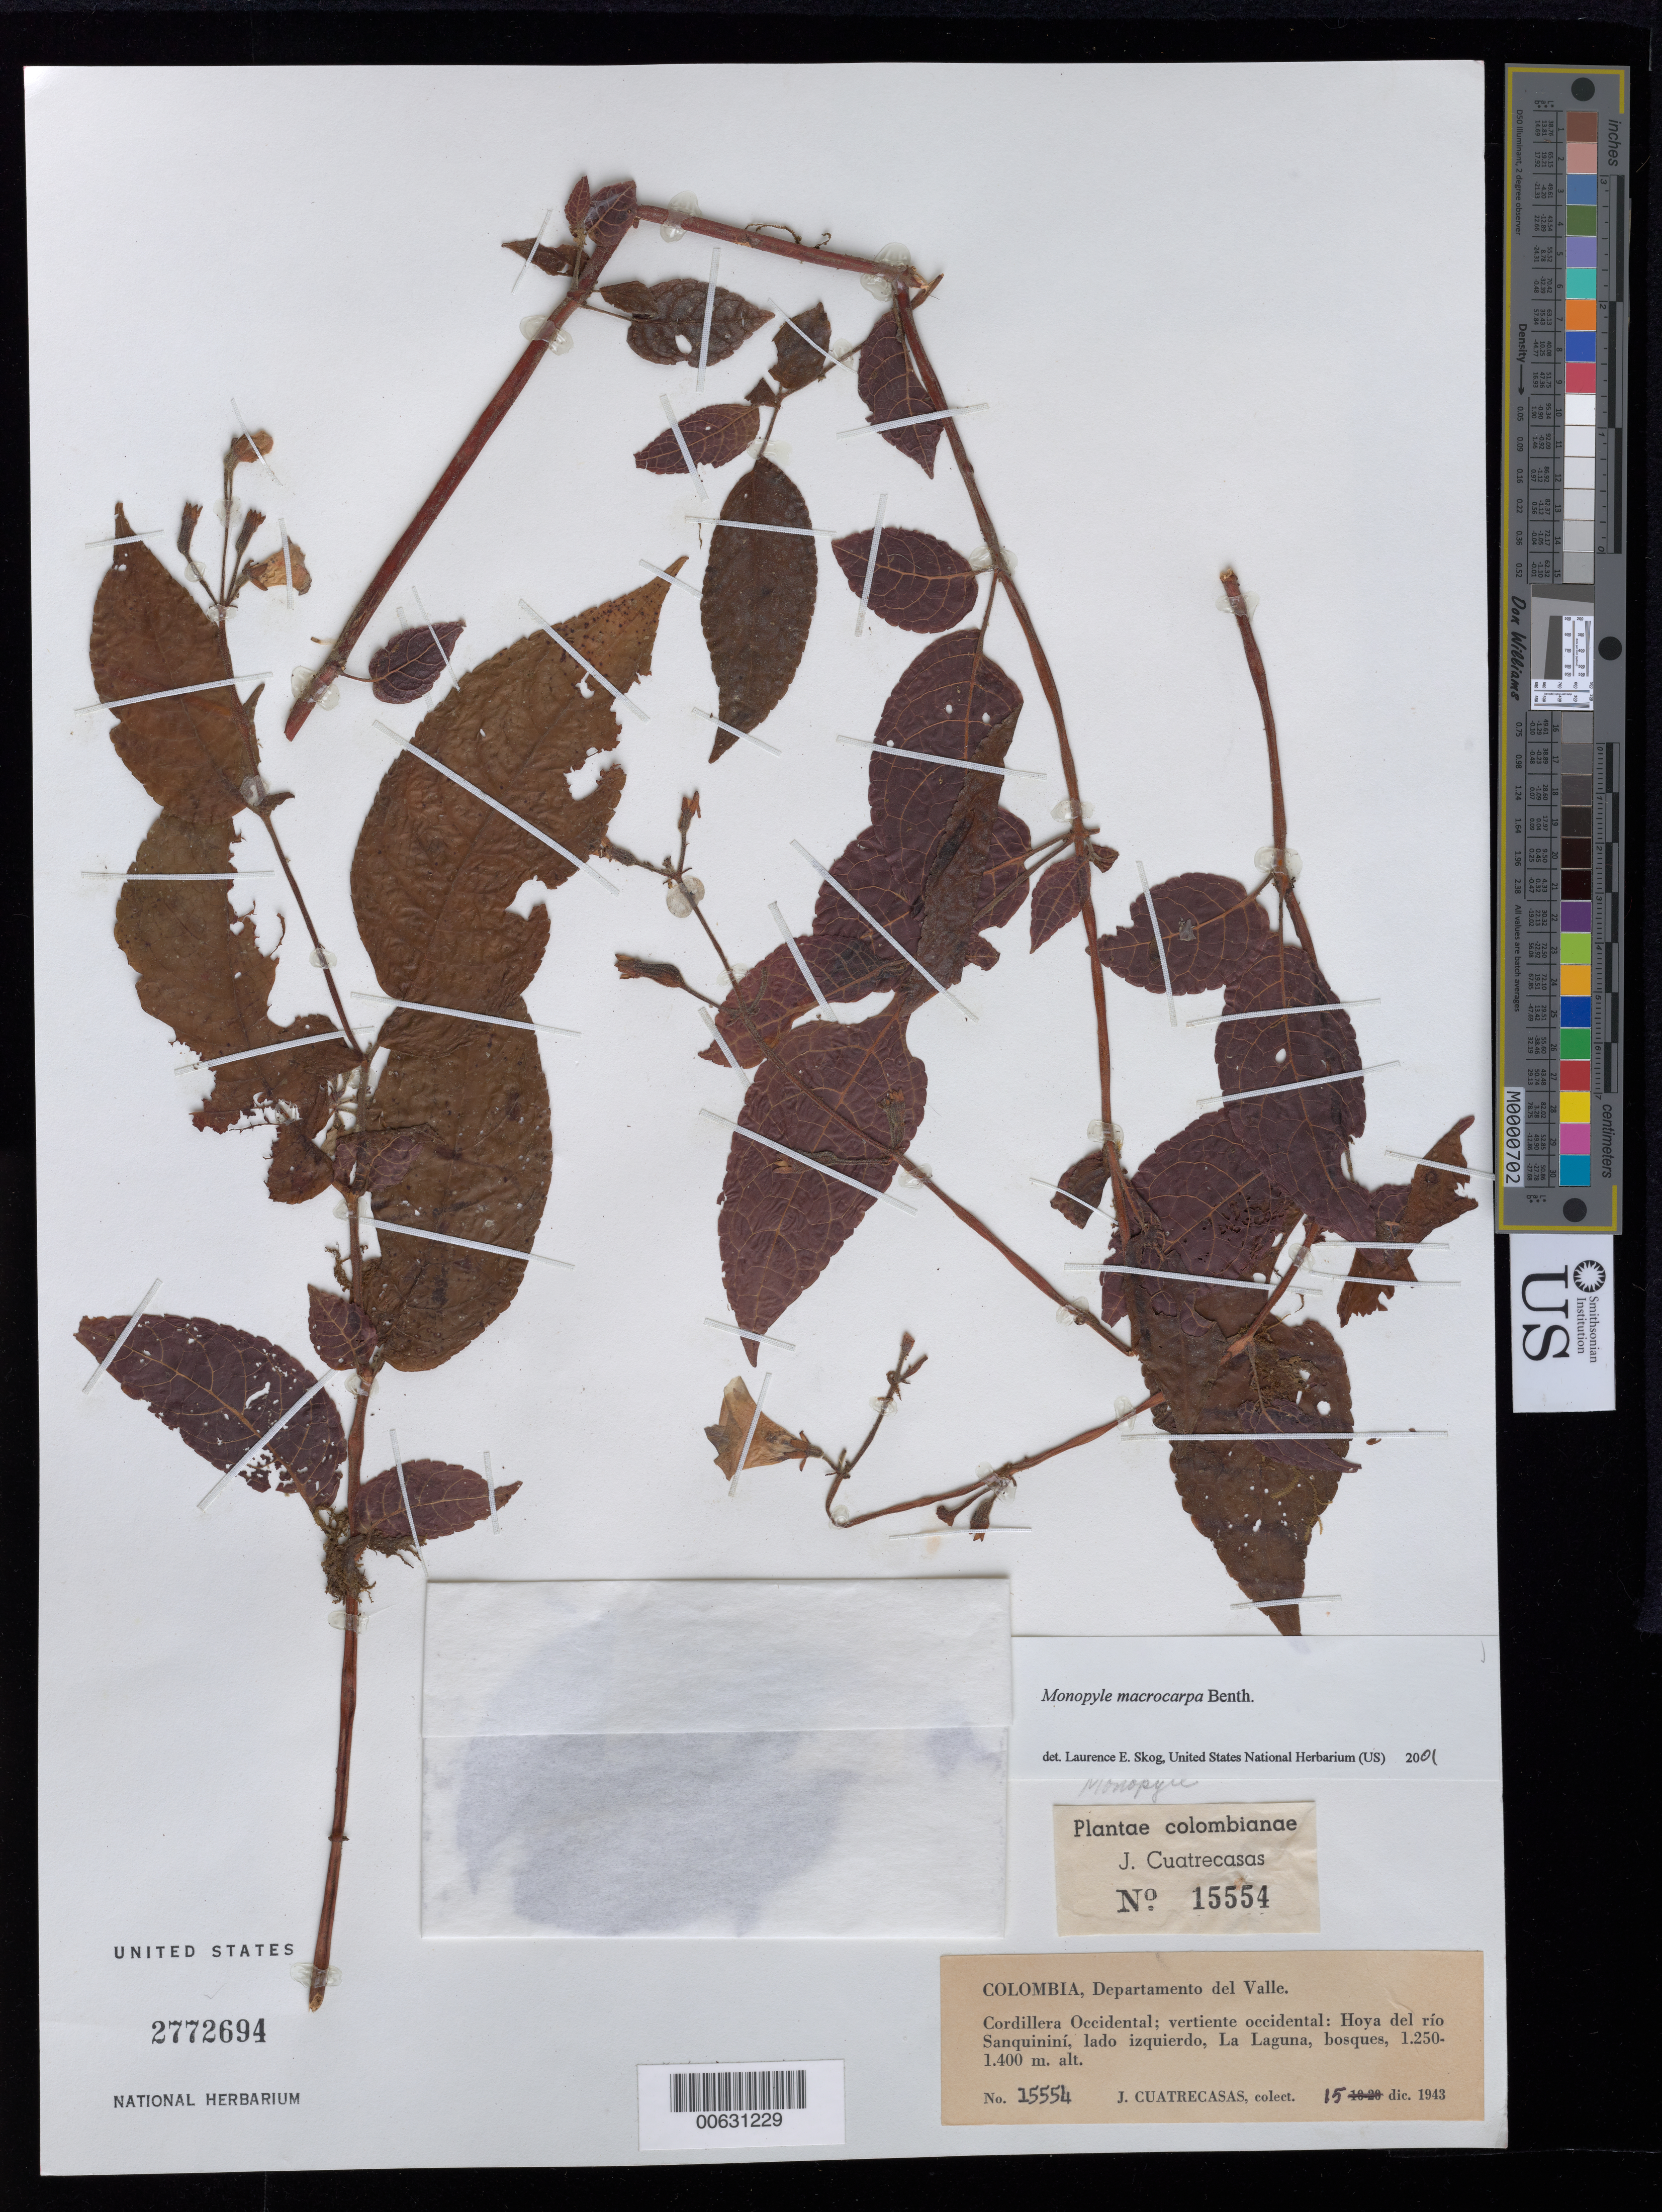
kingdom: Plantae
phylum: Tracheophyta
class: Magnoliopsida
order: Lamiales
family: Gesneriaceae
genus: Monopyle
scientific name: Monopyle macrocarpa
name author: Benth.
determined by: Skog, Laurence E.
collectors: J. Cuatrecasas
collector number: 15554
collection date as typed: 15 Dec 1943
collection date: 1943-12-15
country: Colombia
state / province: Valle del Cauca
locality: Cordillera Occidental; vertiente occidental: Hoya del río Sanquininí, lado izquierdo, La Laguna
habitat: Bosques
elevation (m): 1250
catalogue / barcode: US 2772694